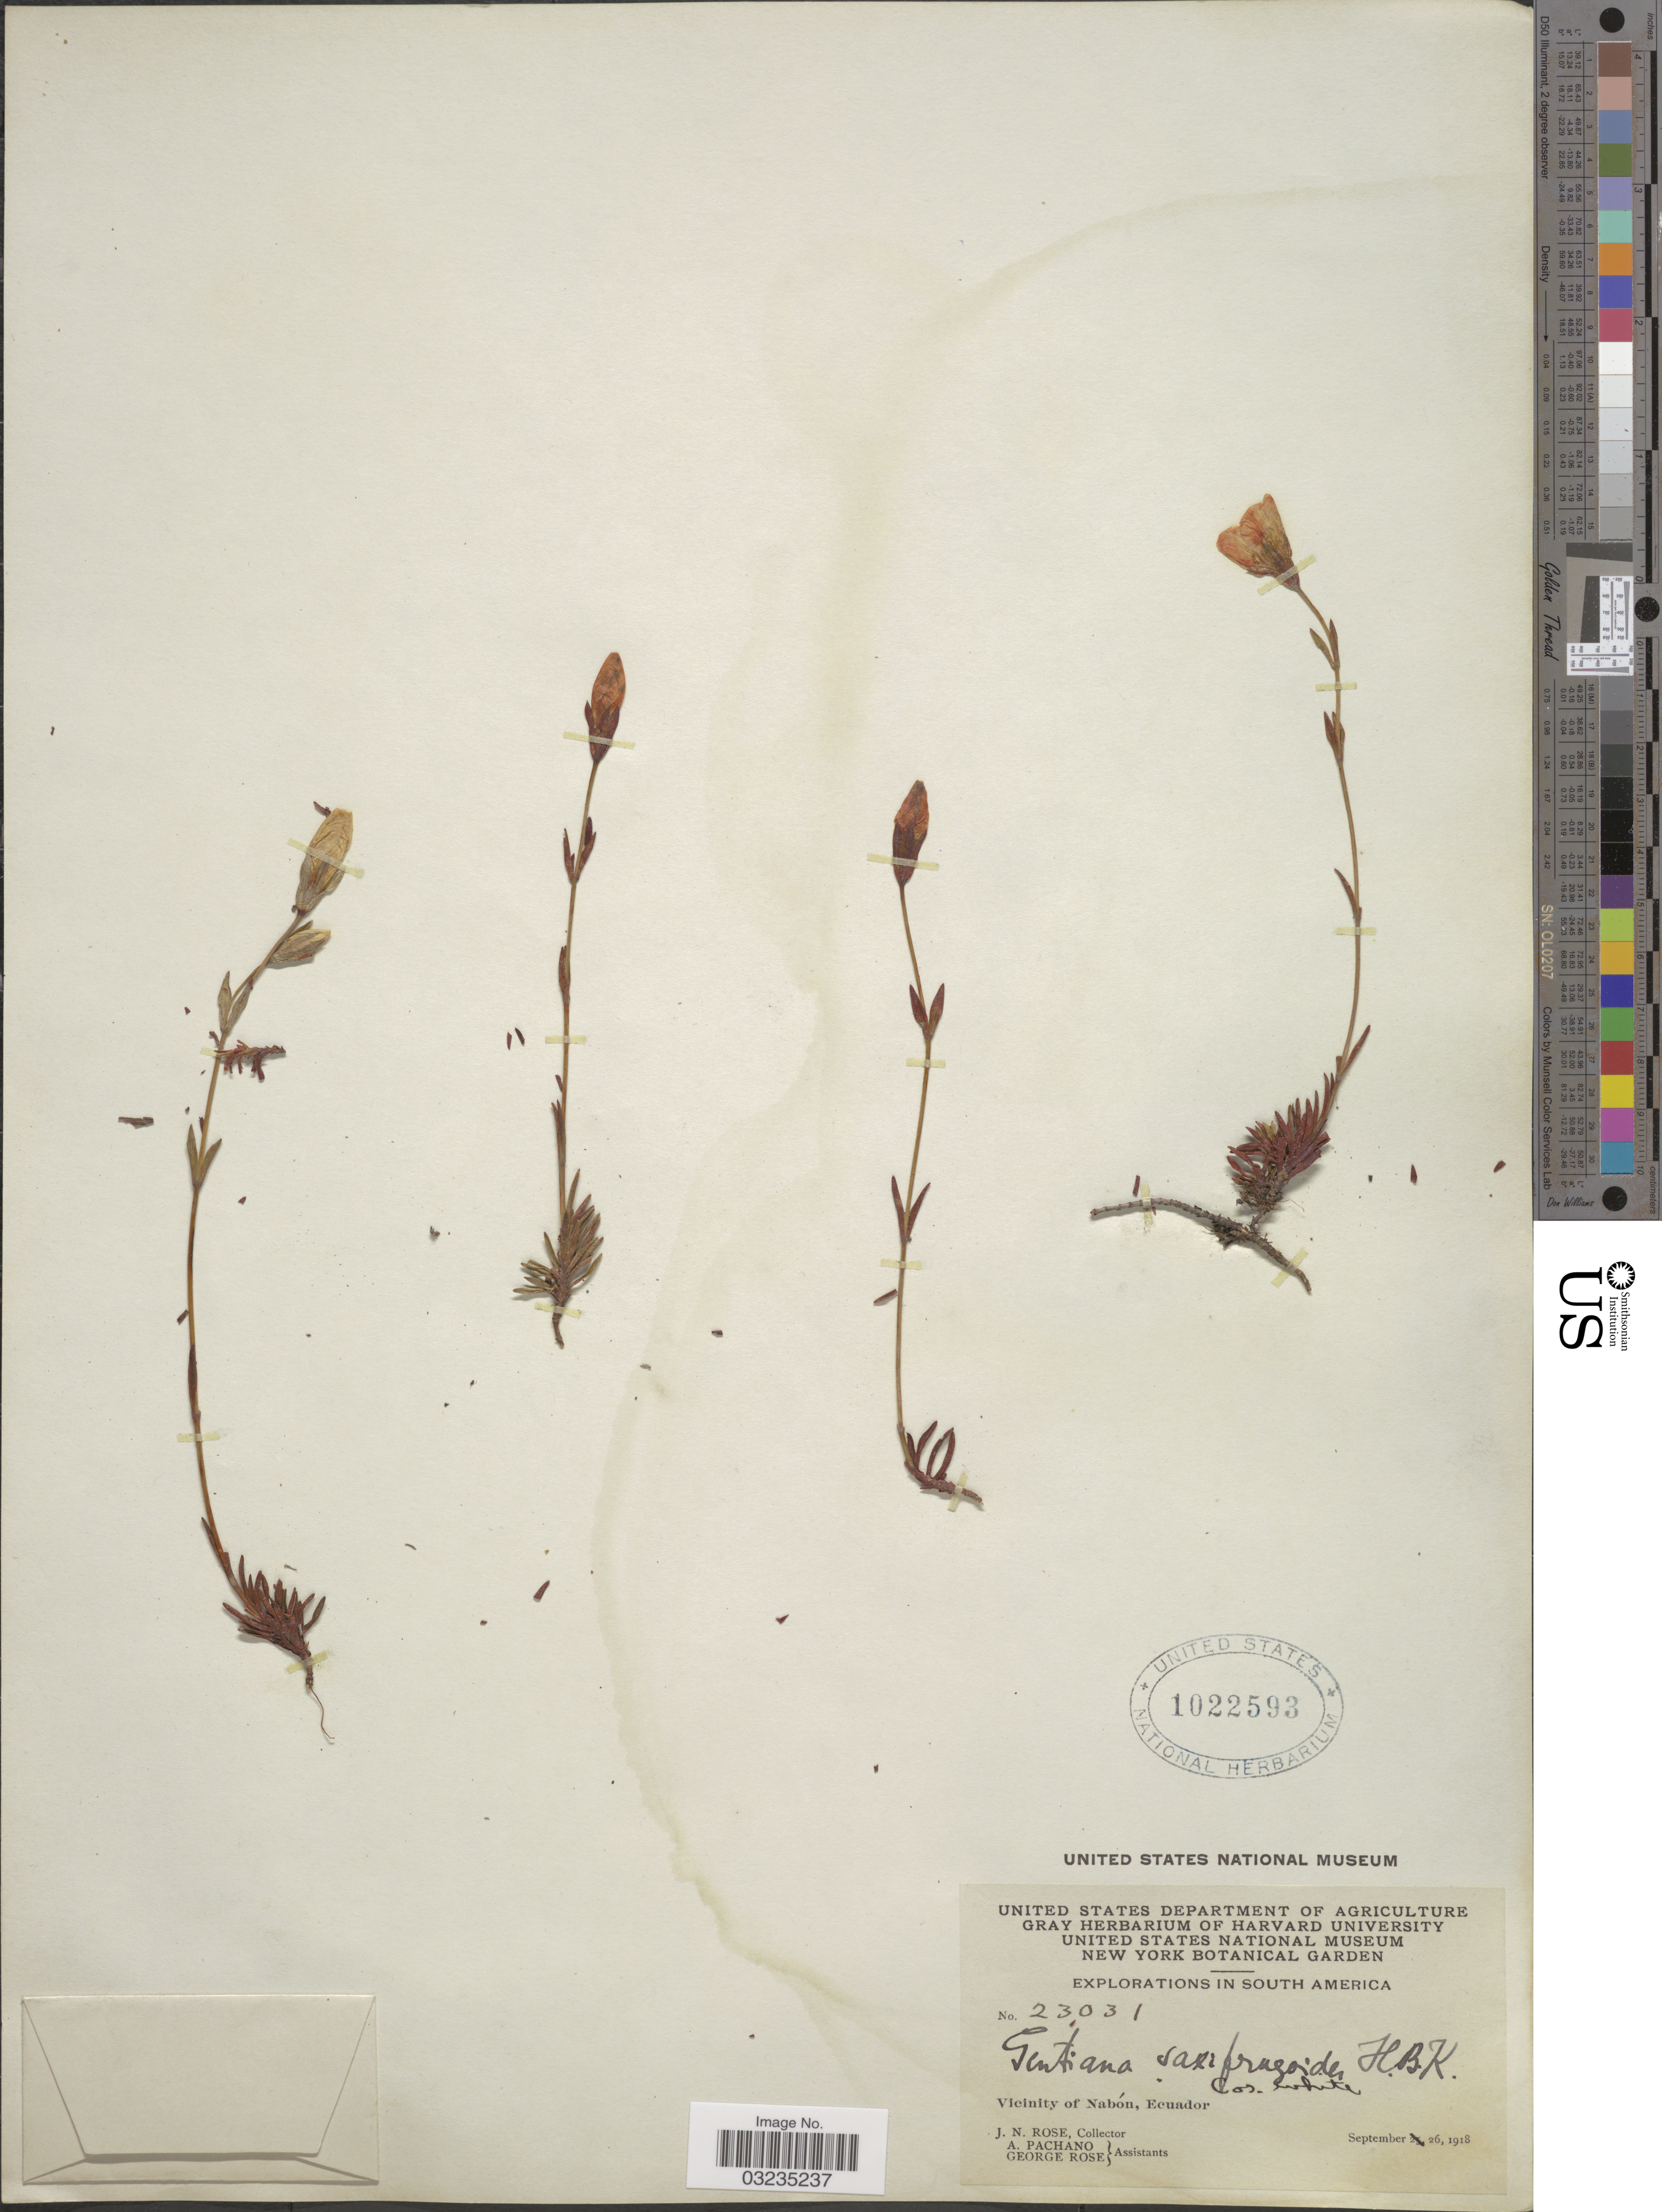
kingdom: Plantae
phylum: Tracheophyta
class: Magnoliopsida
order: Gentianales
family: Gentianaceae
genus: Gentiana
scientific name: Gentiana saxifragoides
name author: Kunth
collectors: J. N. Rose, A. Pachano & G. Rose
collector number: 23031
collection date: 1918-09-26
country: Ecuador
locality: Vicinity of Nabón.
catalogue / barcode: US 1022593